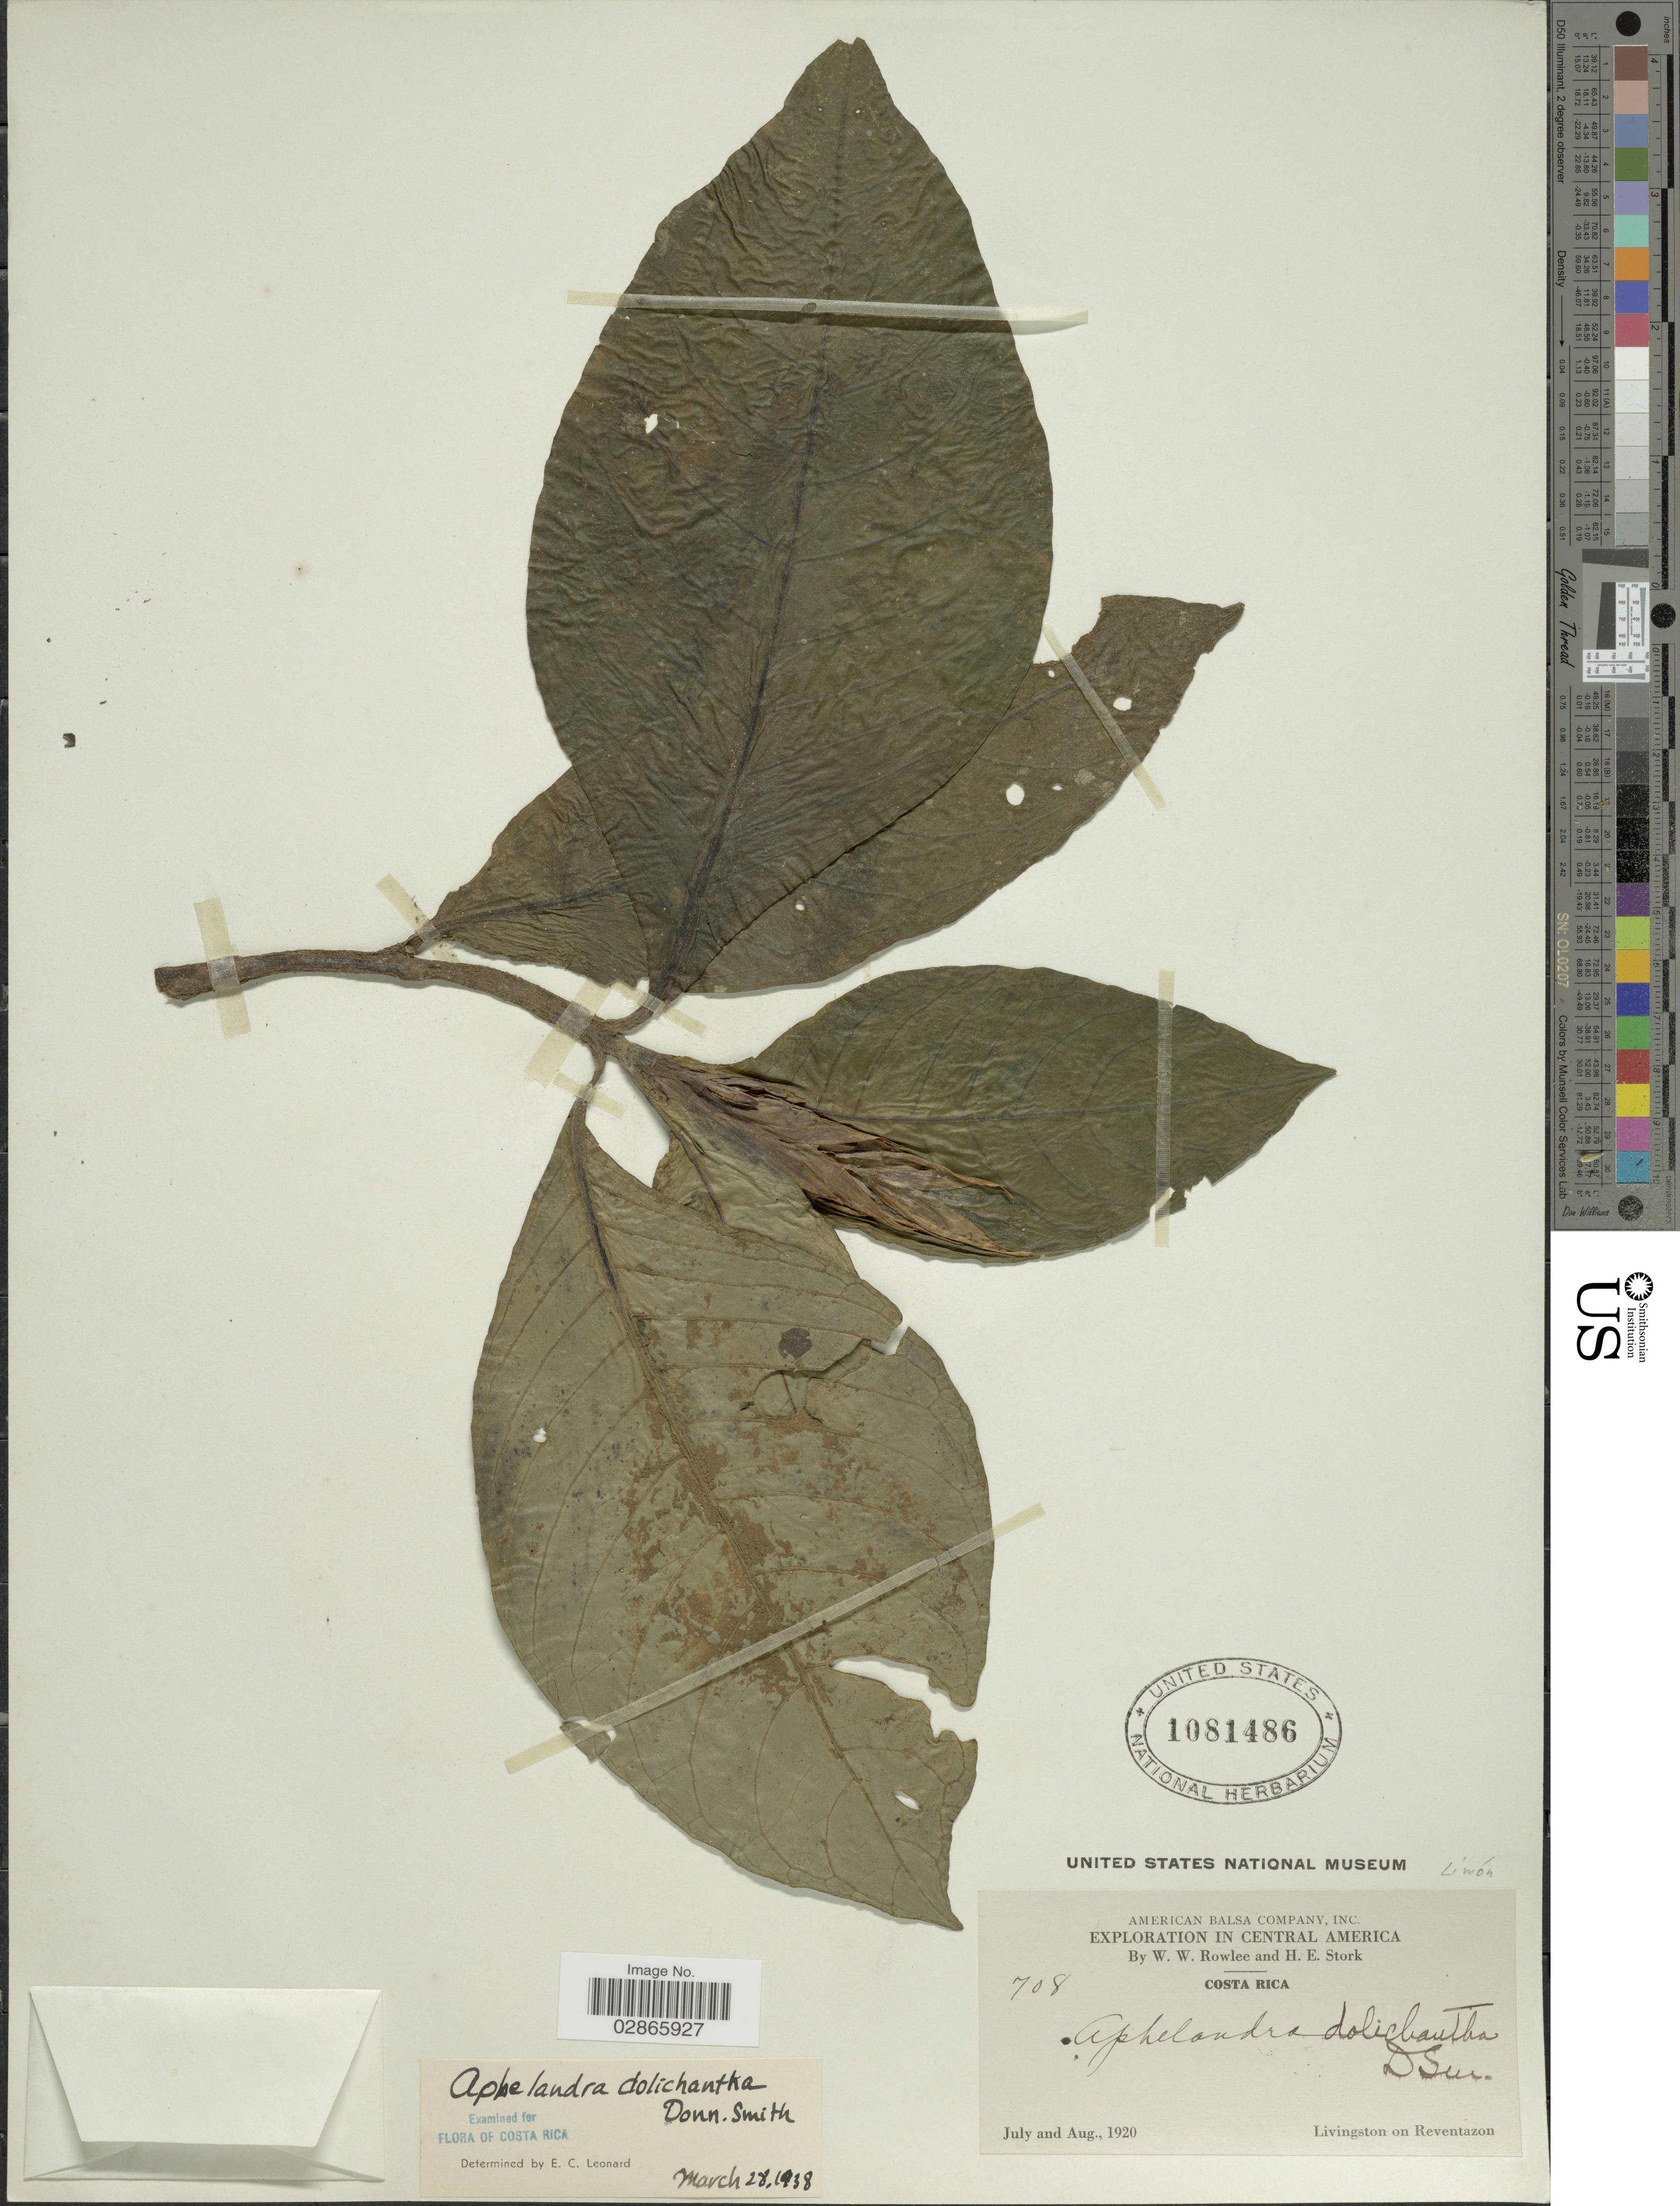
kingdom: Plantae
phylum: Tracheophyta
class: Magnoliopsida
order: Lamiales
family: Acanthaceae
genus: Aphelandra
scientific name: Aphelandra dolichantha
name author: Donn. Sm.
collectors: W. W. Rowlee & H. E. Stork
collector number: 708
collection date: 1920-07/1920-08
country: Costa Rica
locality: Livingston on Reventazon.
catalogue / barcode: US 1081486